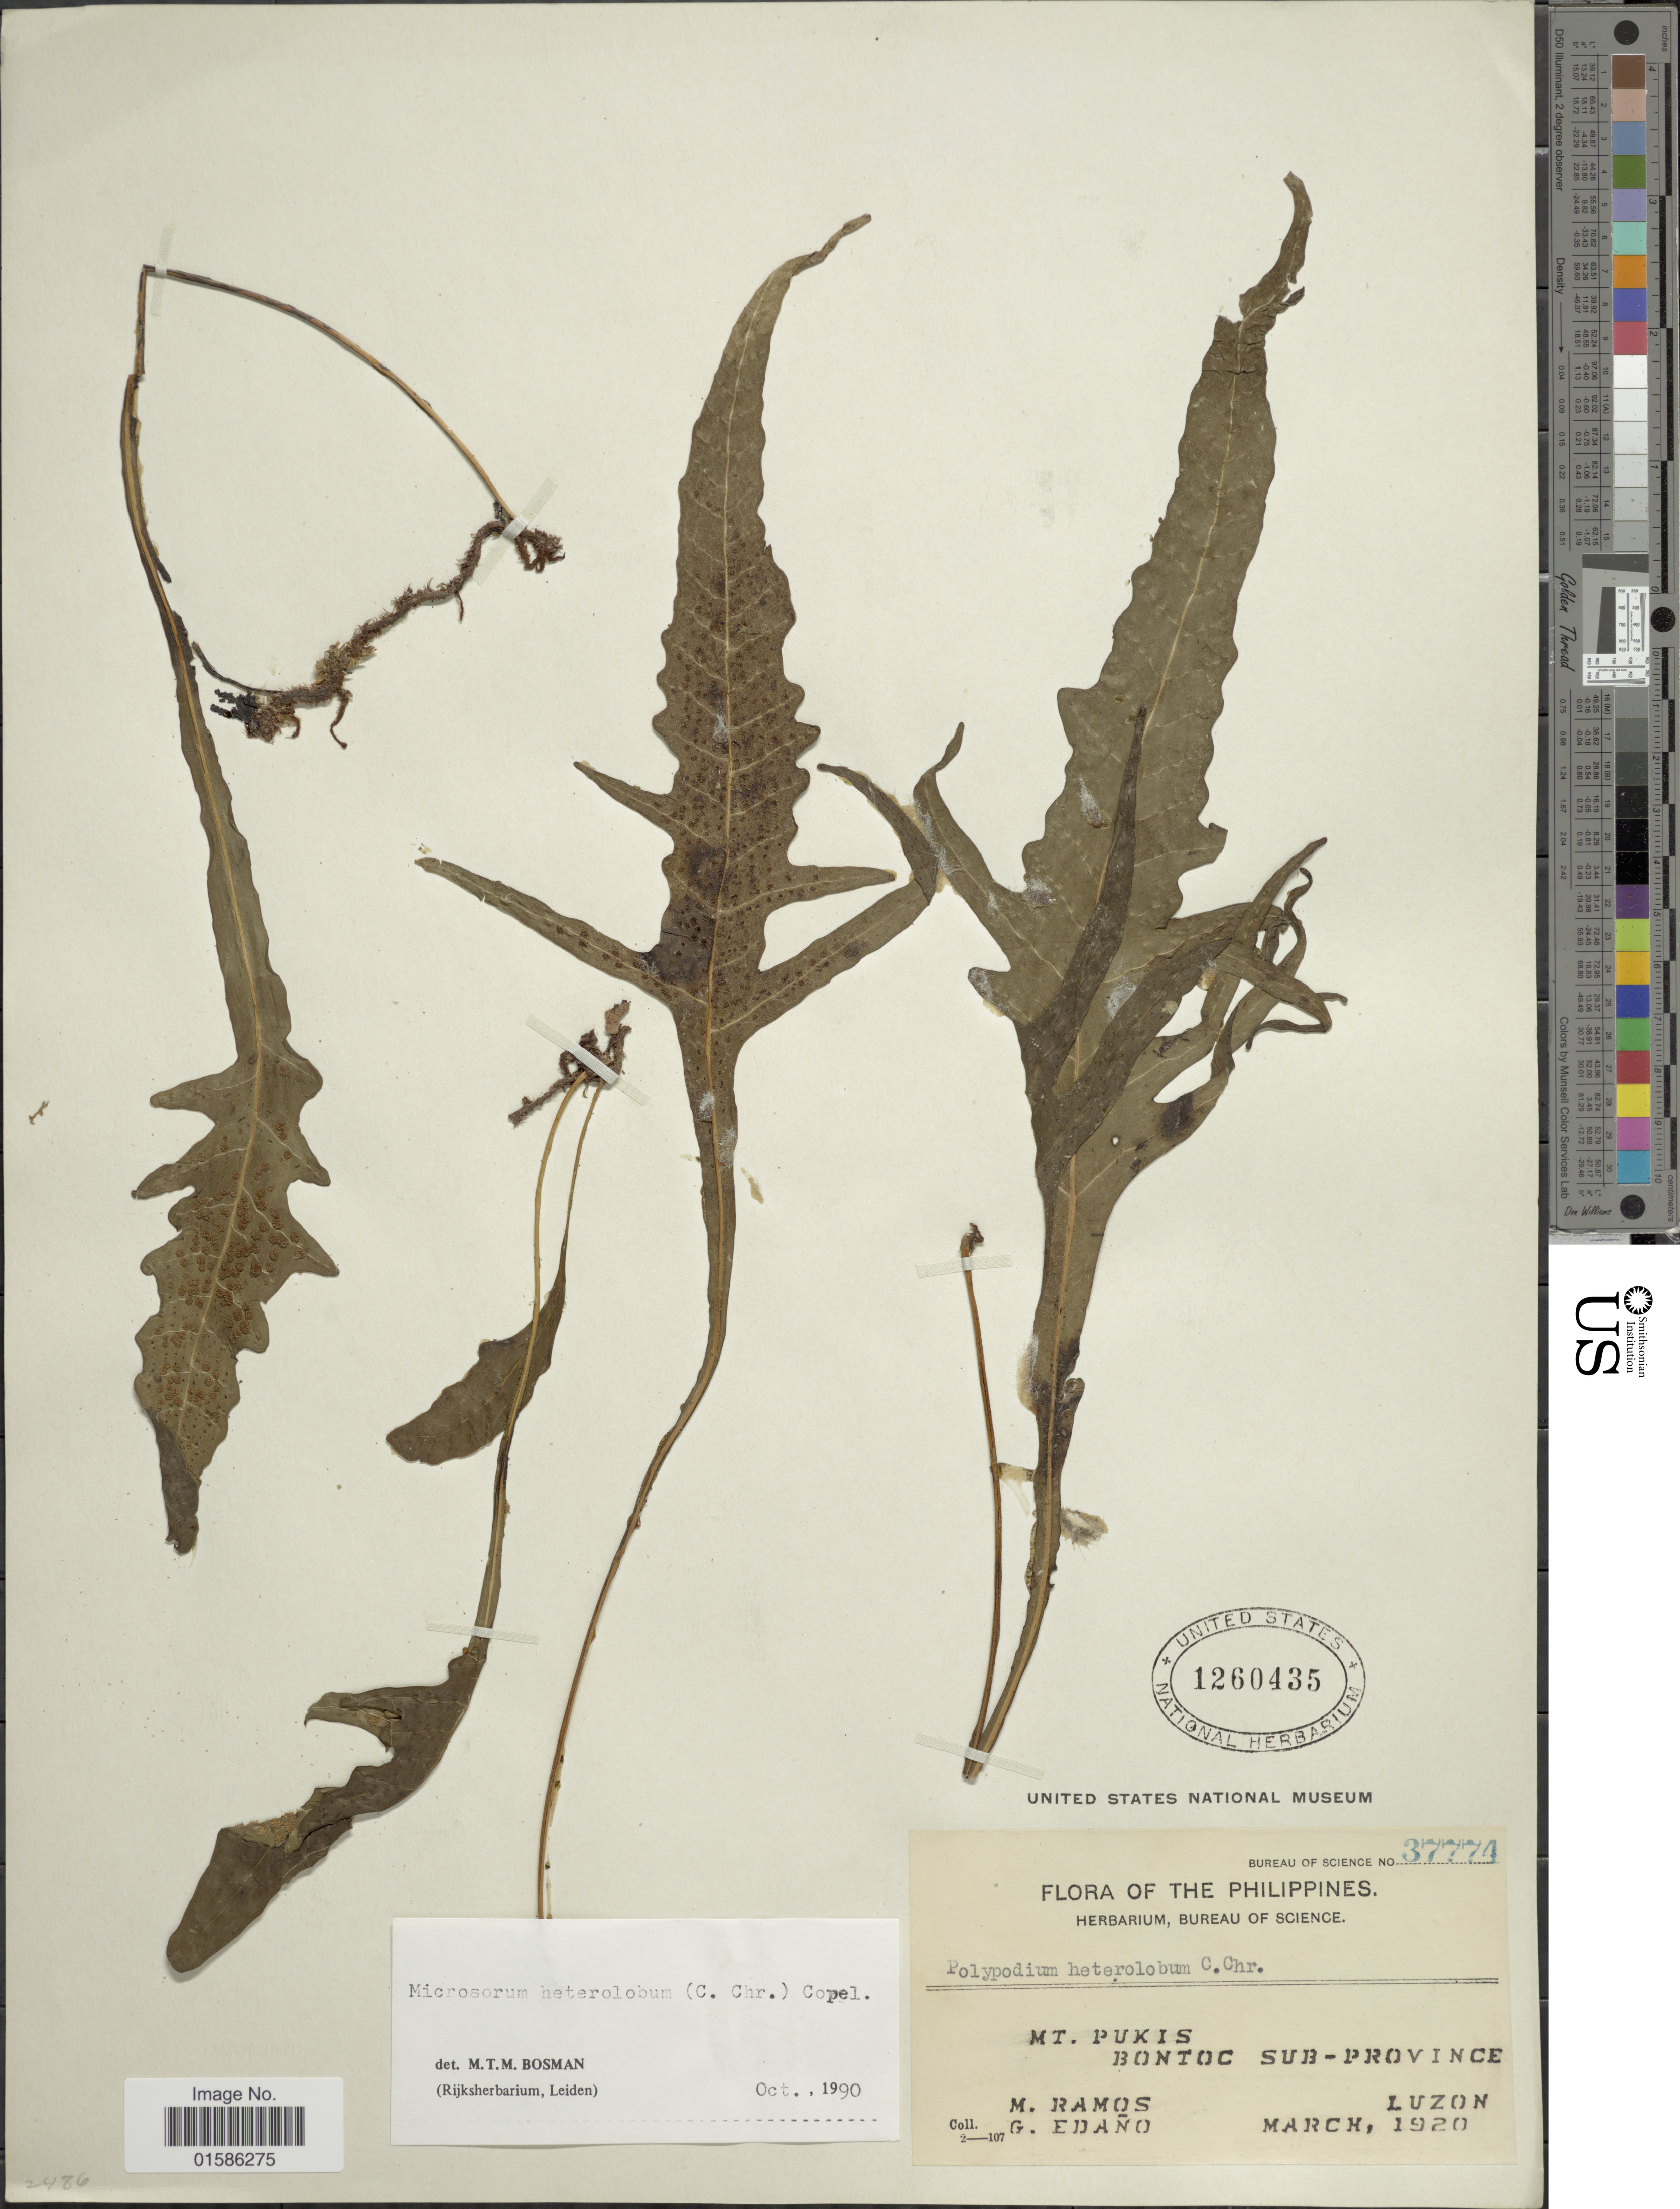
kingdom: Plantae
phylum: Tracheophyta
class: Polypodiopsida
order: Polypodiales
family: Polypodiaceae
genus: Microsorum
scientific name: Microsorum heterolobum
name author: (C. Chr.) Copel.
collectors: M. Ramos & G. Edaño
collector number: Bureau of Science 37774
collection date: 1920-03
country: Philippines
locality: Mt. Pukis, Bontoc Sub-Province, Luzon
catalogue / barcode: US 1260435